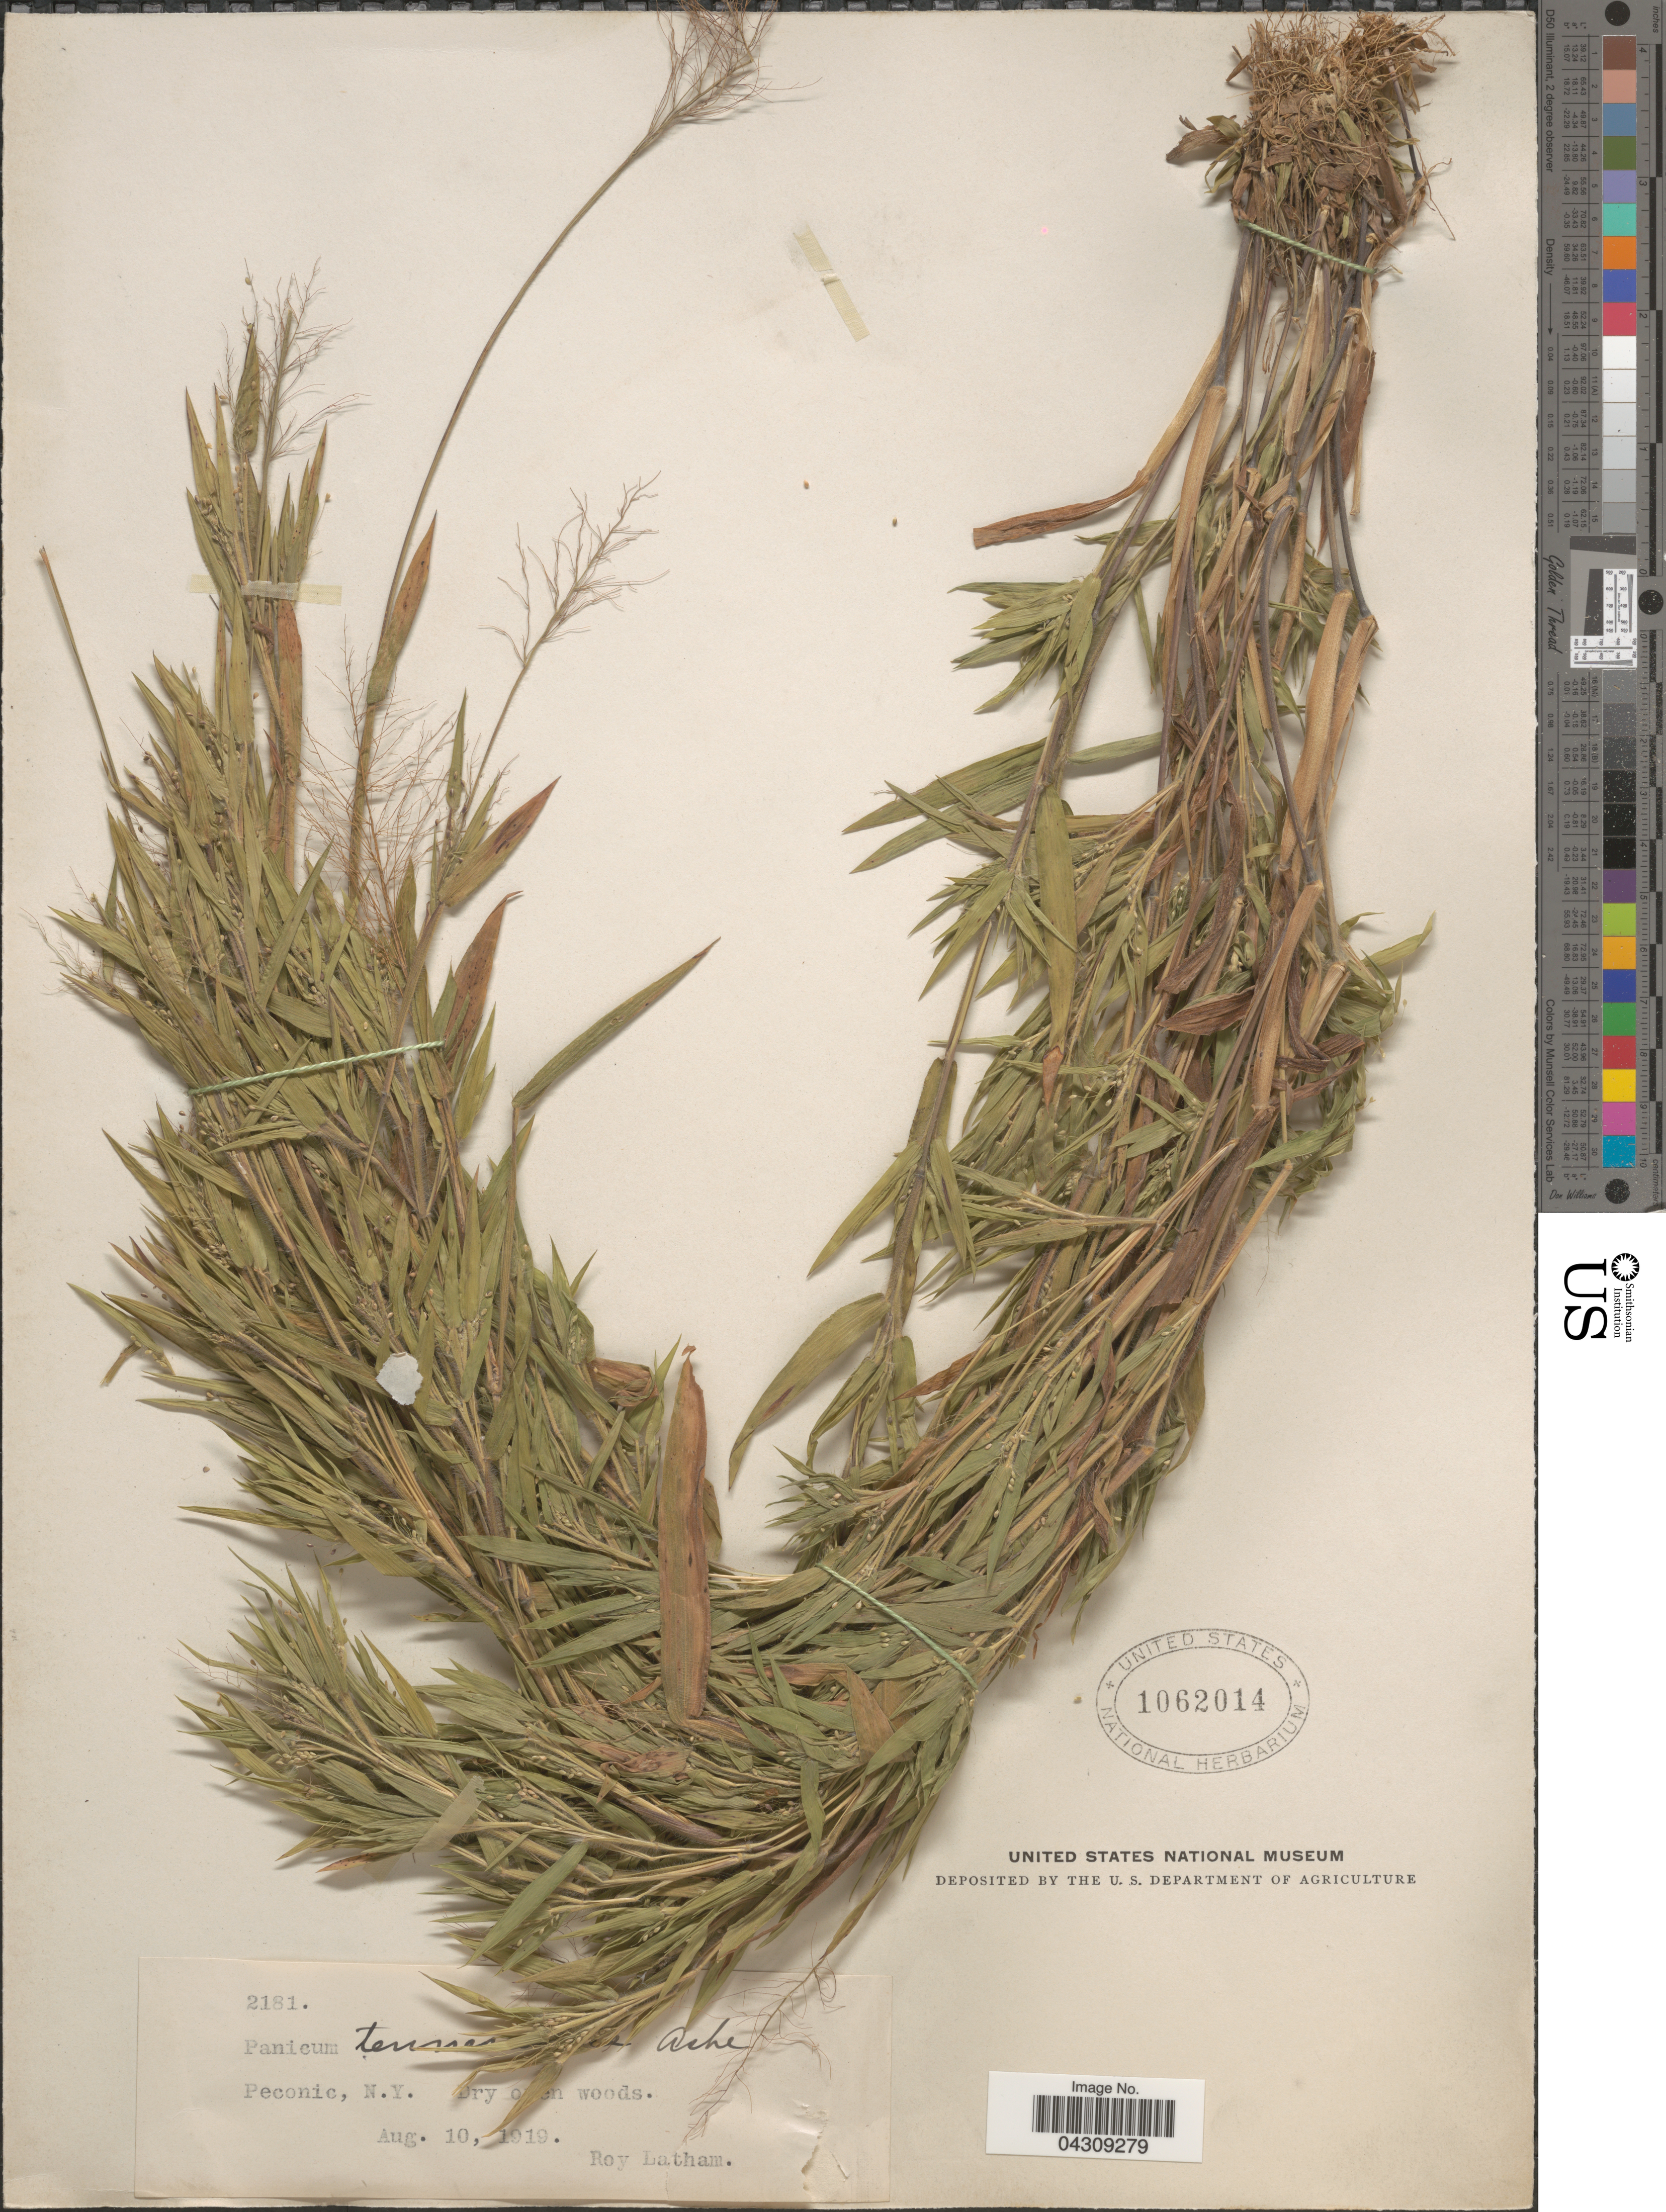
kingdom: Plantae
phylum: Tracheophyta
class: Liliopsida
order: Poales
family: Poaceae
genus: Dichanthelium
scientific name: Dichanthelium acuminatum var. acuminatum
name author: (Sw.) Gould & C.A. Clark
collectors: R. Latham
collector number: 2181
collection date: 1919-08-10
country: United States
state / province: New York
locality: Peconic.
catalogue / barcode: US 1062014